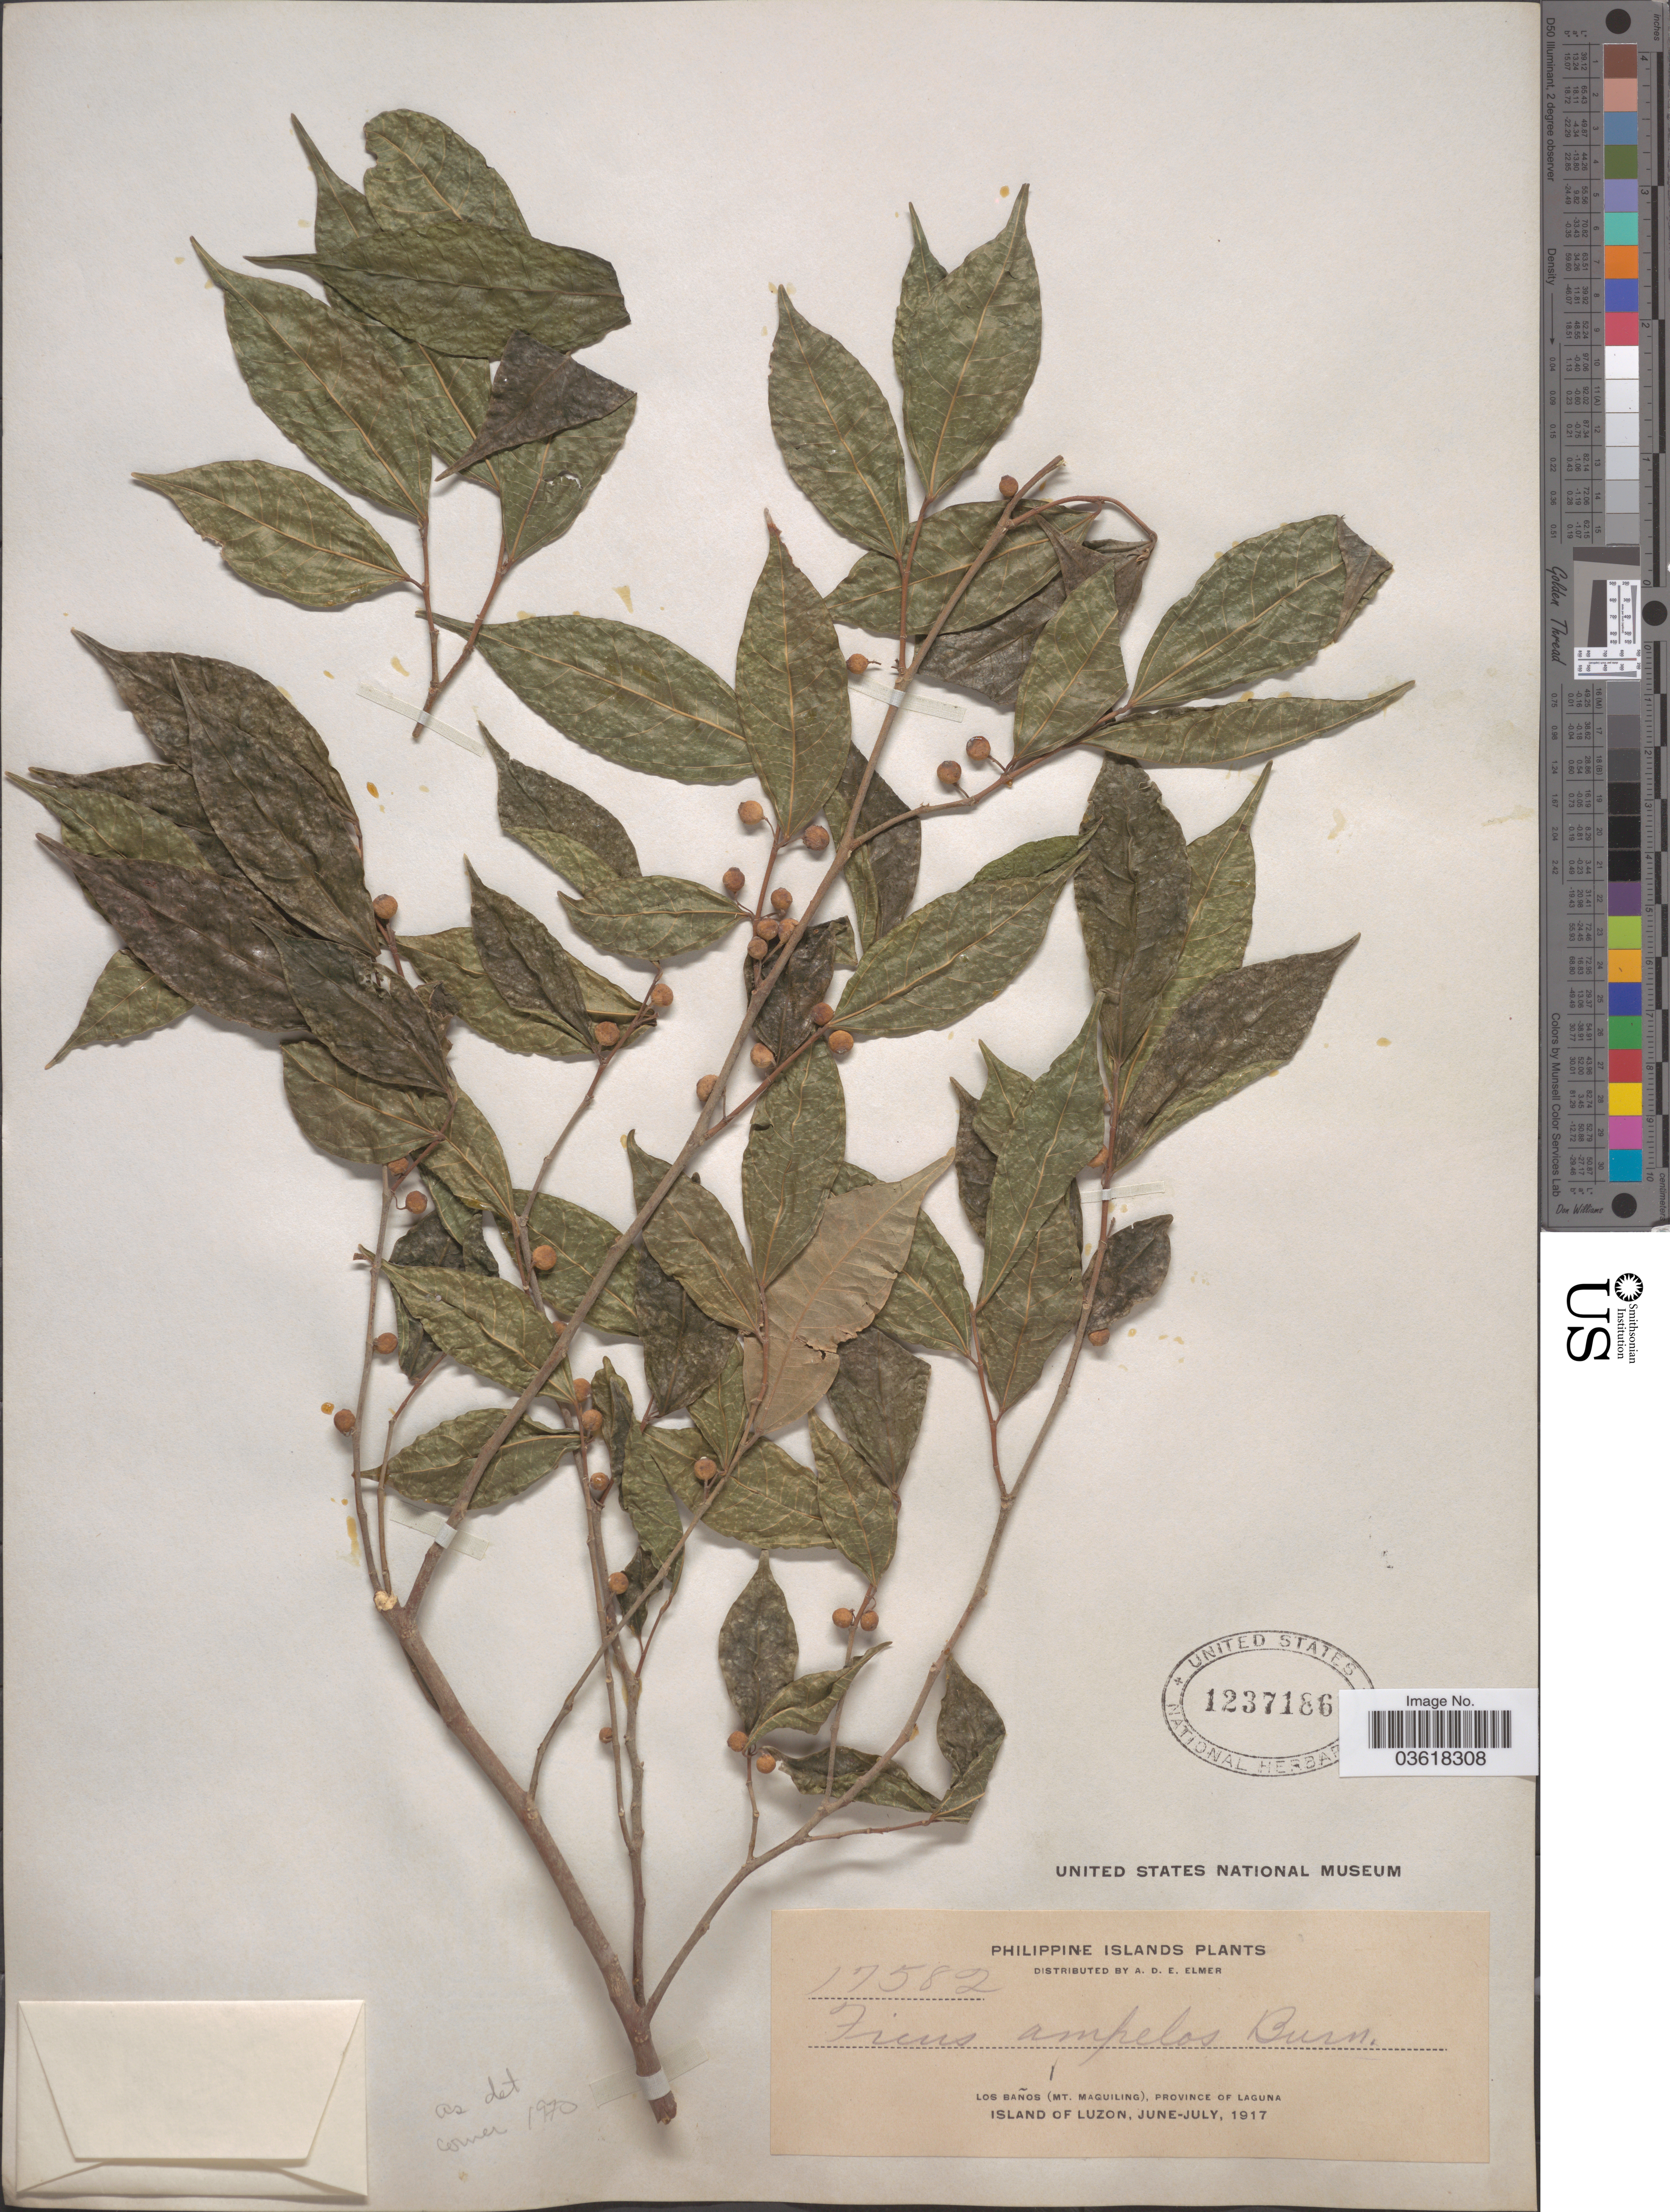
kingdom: Plantae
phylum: Tracheophyta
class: Magnoliopsida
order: Rosales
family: Moraceae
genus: Ficus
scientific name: Ficus ampelos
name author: Burm. f.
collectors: A. D. E. Elmer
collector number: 17582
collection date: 1917-06/1917-07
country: Philippines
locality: Los Baños (Mt. Maquiling), Province of Laguna, Island of Luzon.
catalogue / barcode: US 1237186